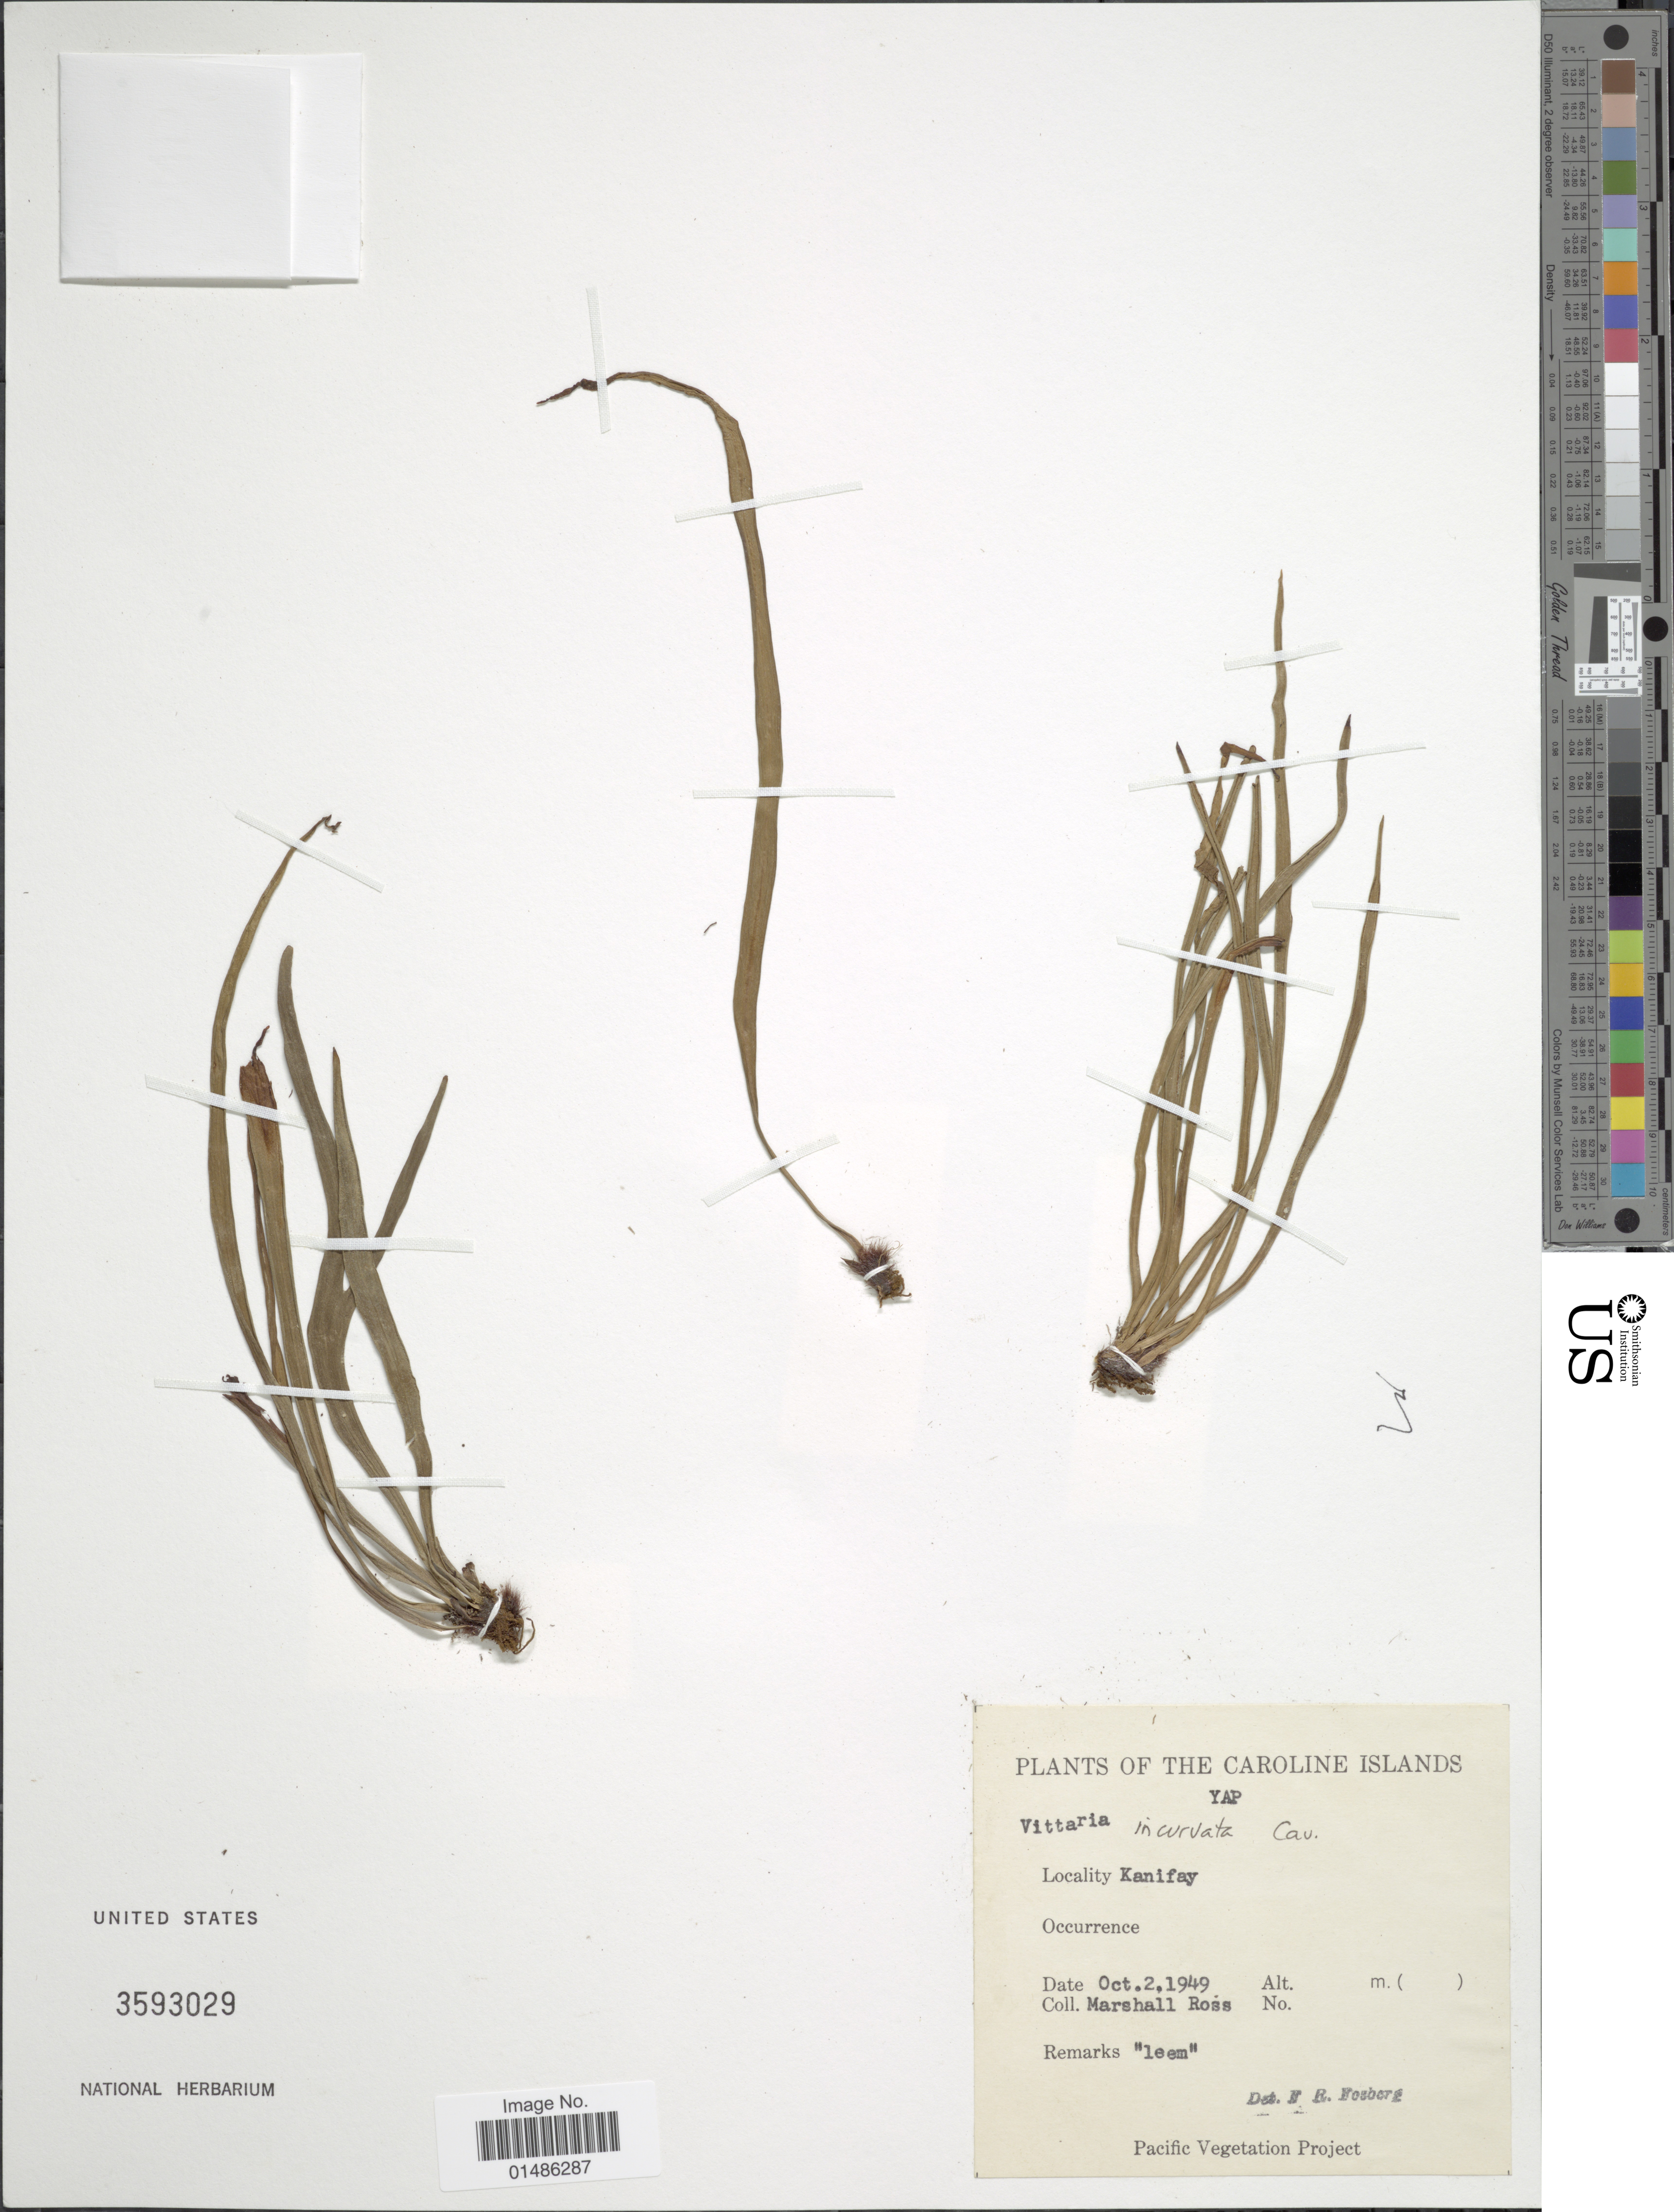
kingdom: Plantae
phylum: Tracheophyta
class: Polypodiopsida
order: Polypodiales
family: Pteridaceae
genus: Haplopteris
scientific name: Haplopteris ensiformis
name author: (Sw.) E.H. Crane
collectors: M. Ross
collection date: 1949-10-02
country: Micronesia, Federated States of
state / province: Yap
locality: Caroline Islands. Kanifay.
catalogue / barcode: US 3593029